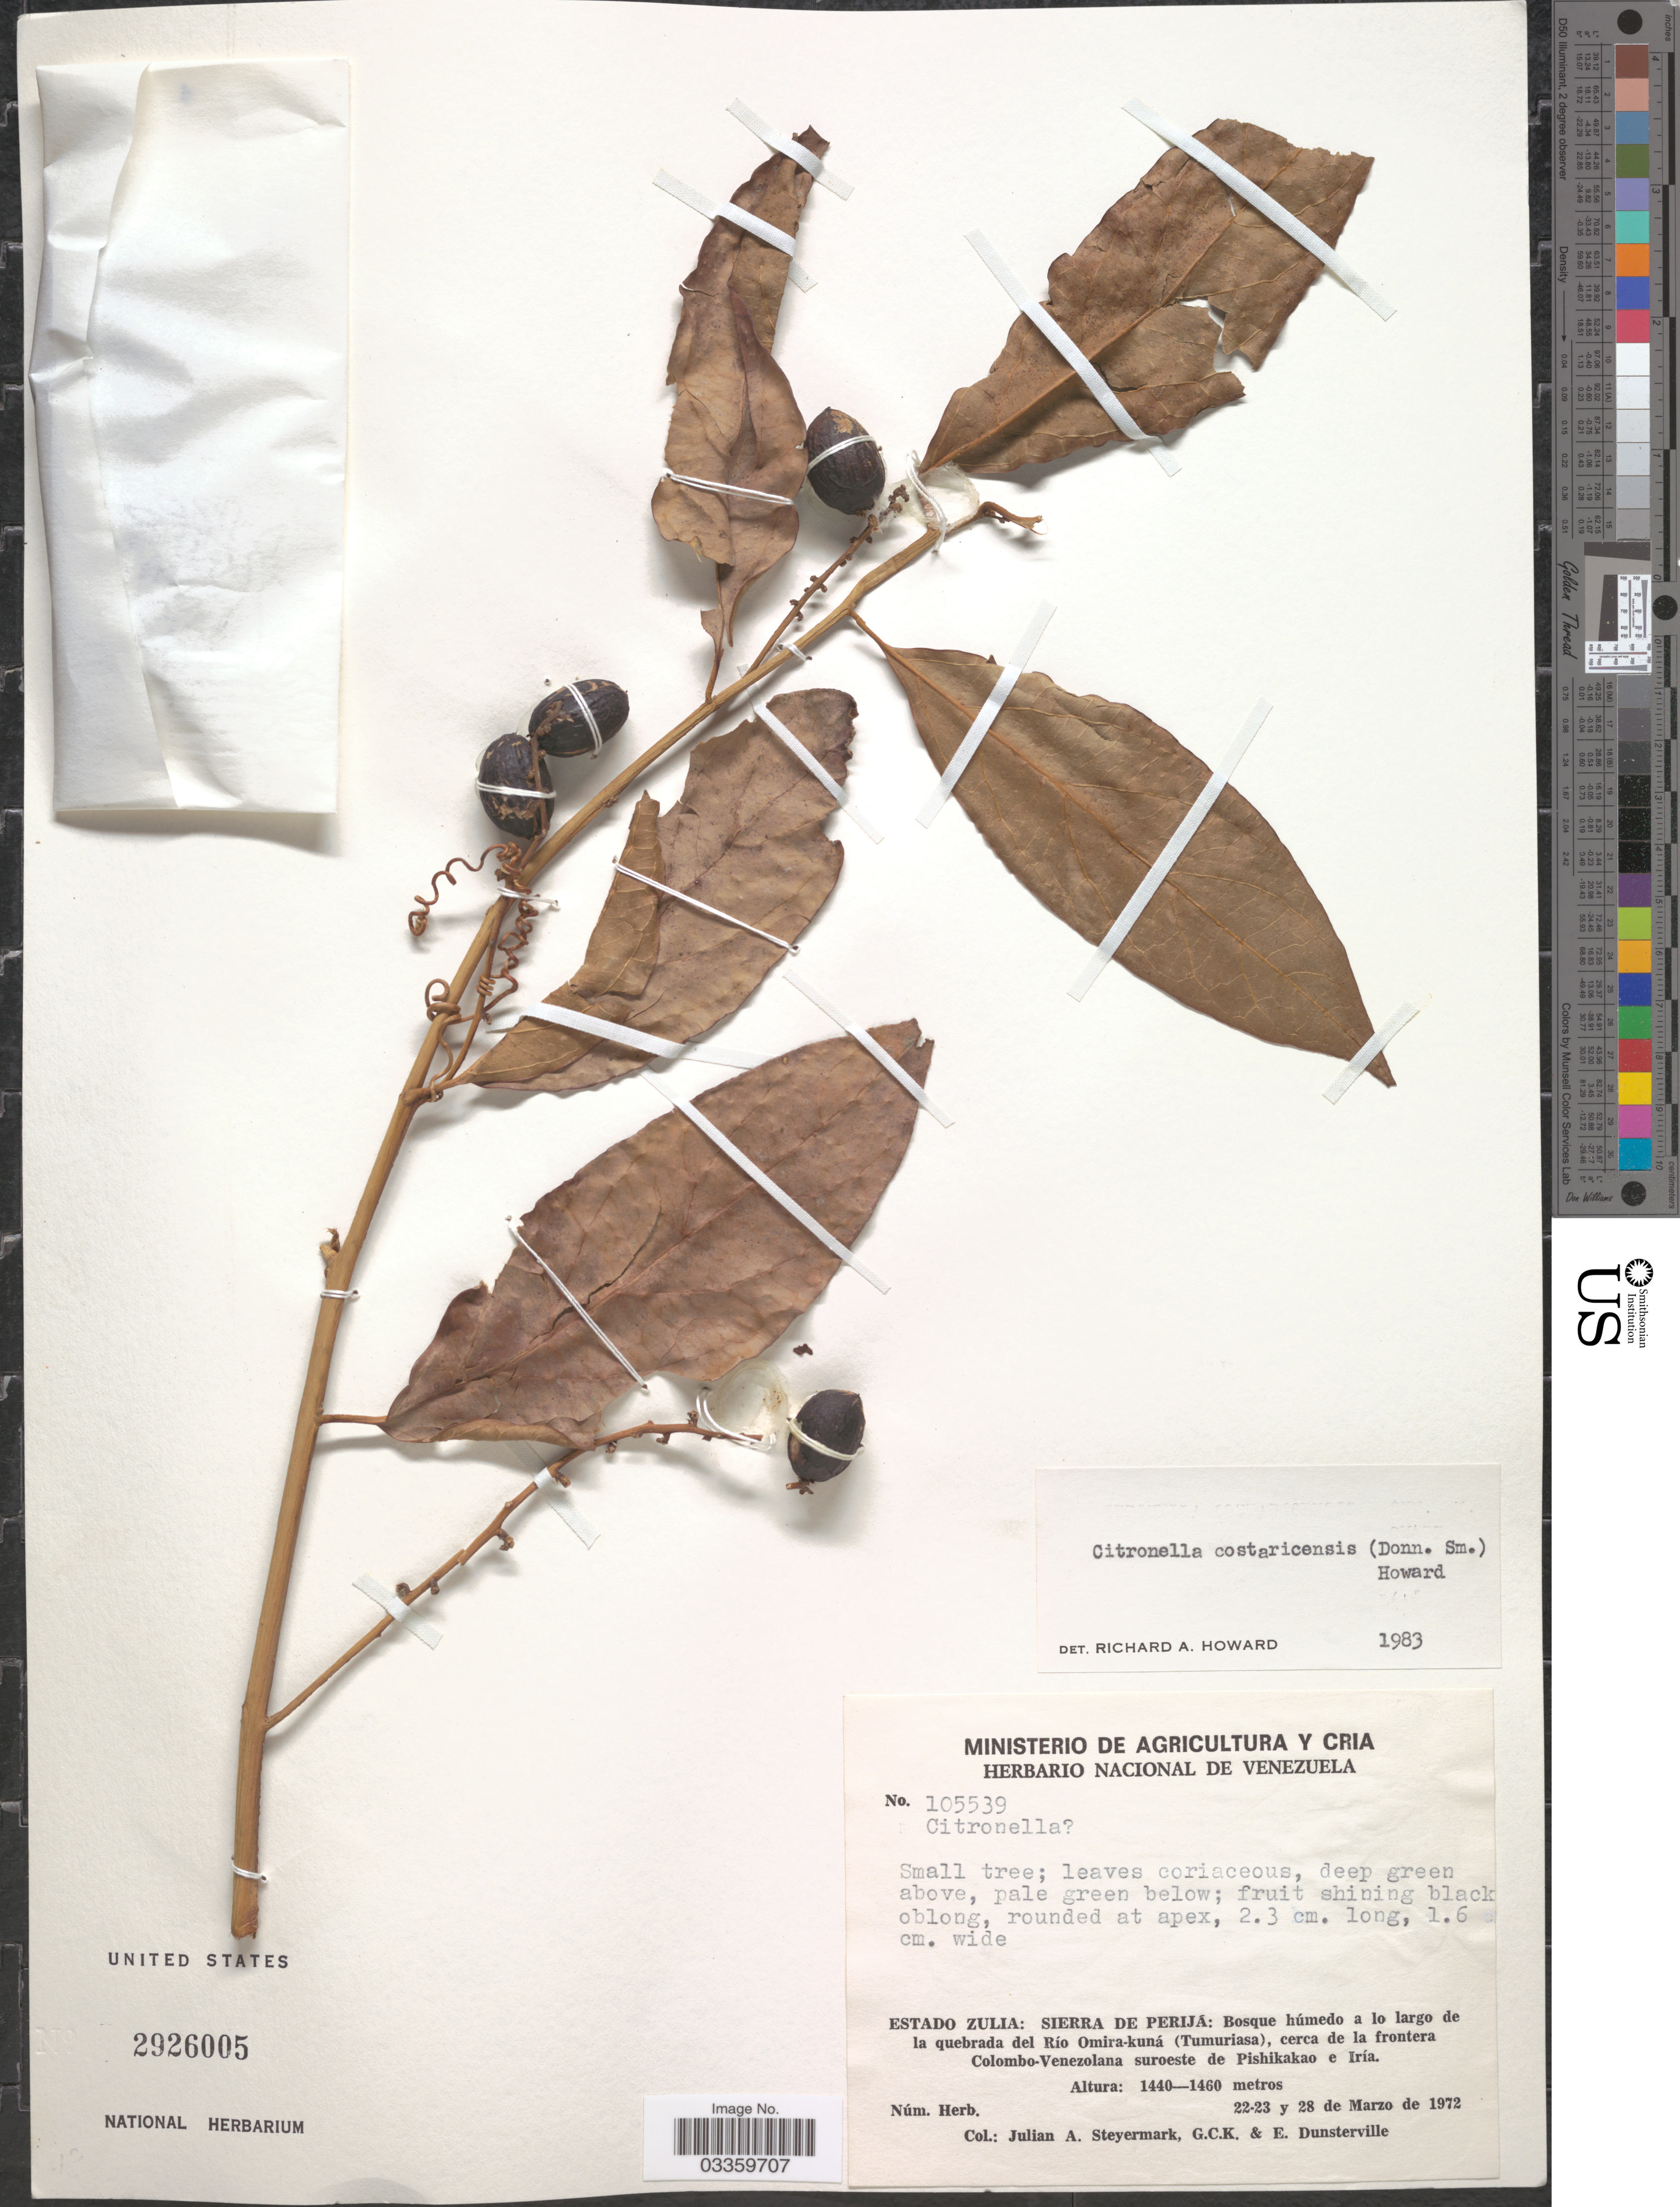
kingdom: Plantae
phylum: Tracheophyta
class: Magnoliopsida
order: Cardiopteridales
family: Cardiopteridaceae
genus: Citronella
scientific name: Citronella costaricensis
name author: (Donn. Sm.) R.A. Howard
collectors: J. Steyermark, G. C. K. Dunsterville & E. Dunsterville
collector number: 105539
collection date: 1972-03-22/1972-03-28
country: Venezuela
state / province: Zulia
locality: Sierra de Perija: Bosque húmedo a lo largo de la quebrada del Río Omira-kuná (Tumuriasa), cerca de la frontera Colombo-Venezolana suroeste de Pishikakao e Iría.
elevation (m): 1440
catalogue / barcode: US 2926005